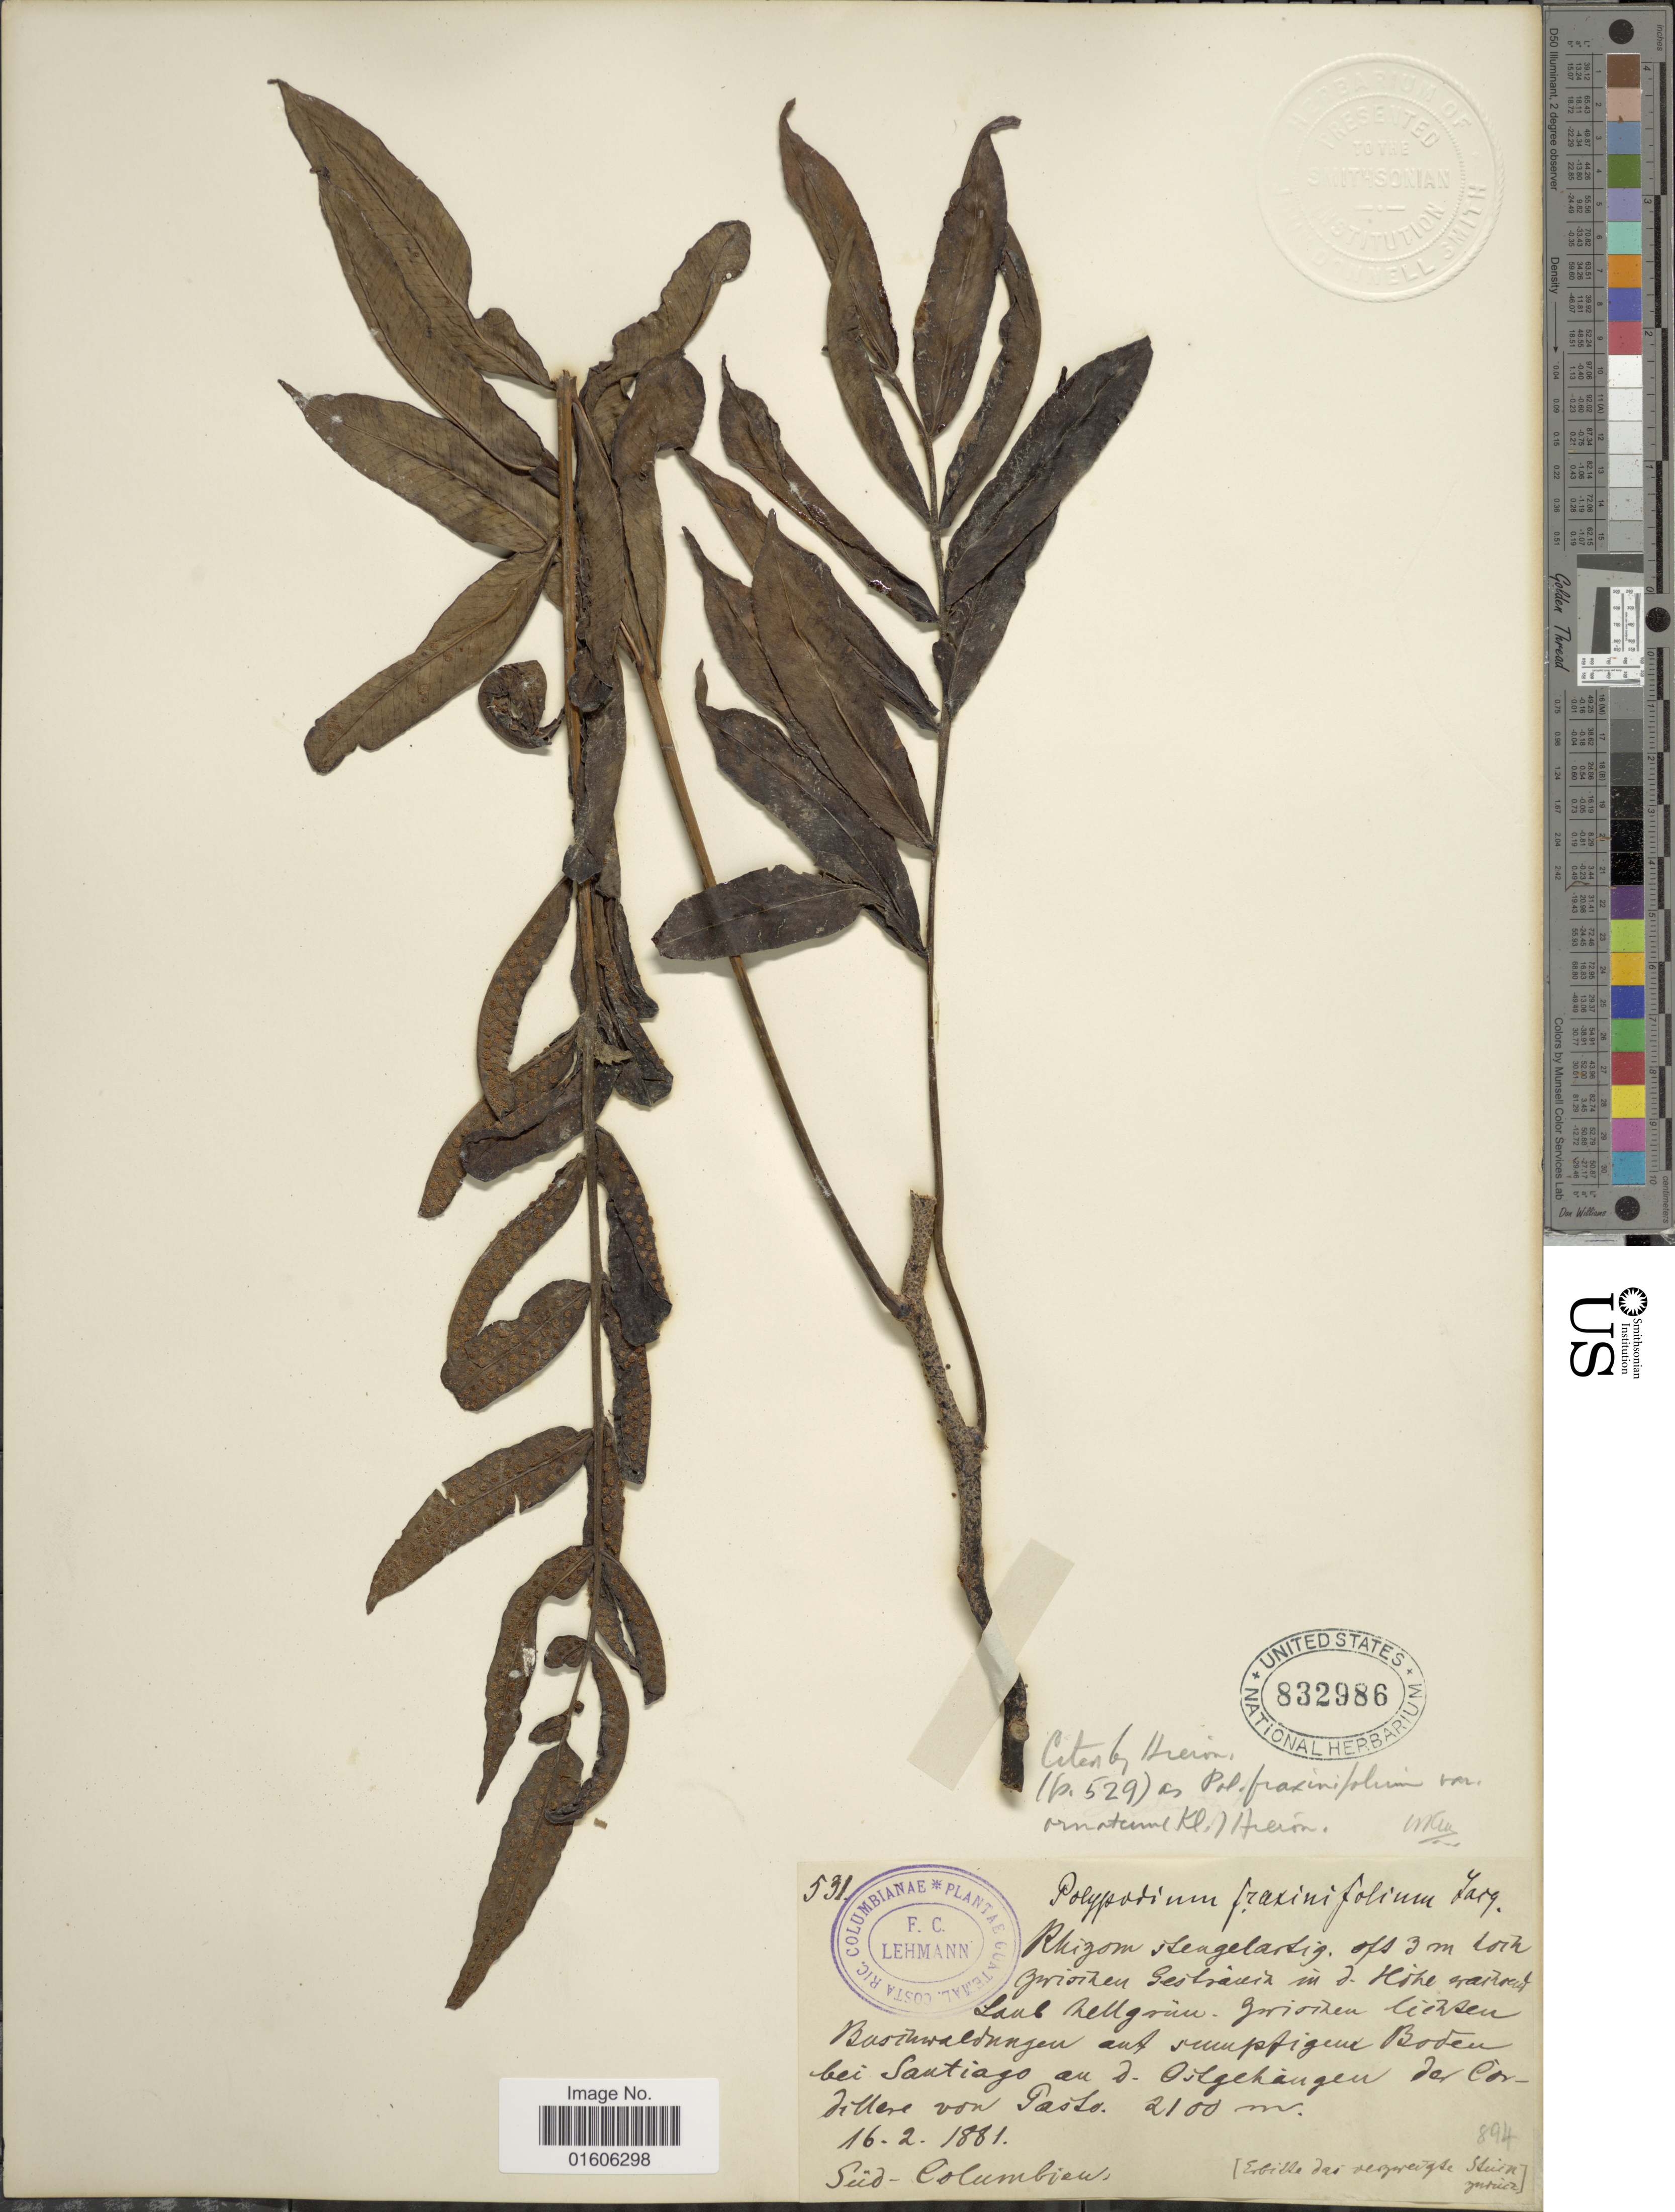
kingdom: Plantae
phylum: Tracheophyta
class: Polypodiopsida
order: Polypodiales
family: Polypodiaceae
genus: Serpocaulon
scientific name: Serpocaulon fraxinifolium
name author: (Jacq.) A.R. Sm.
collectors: F. C. Lehmann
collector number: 531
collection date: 1881-02-16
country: Colombia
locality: Boden bei Santiago auf Ost gehaugen der Cordillere von Pasto. Sud Columbien.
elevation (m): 2100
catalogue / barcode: US 832986